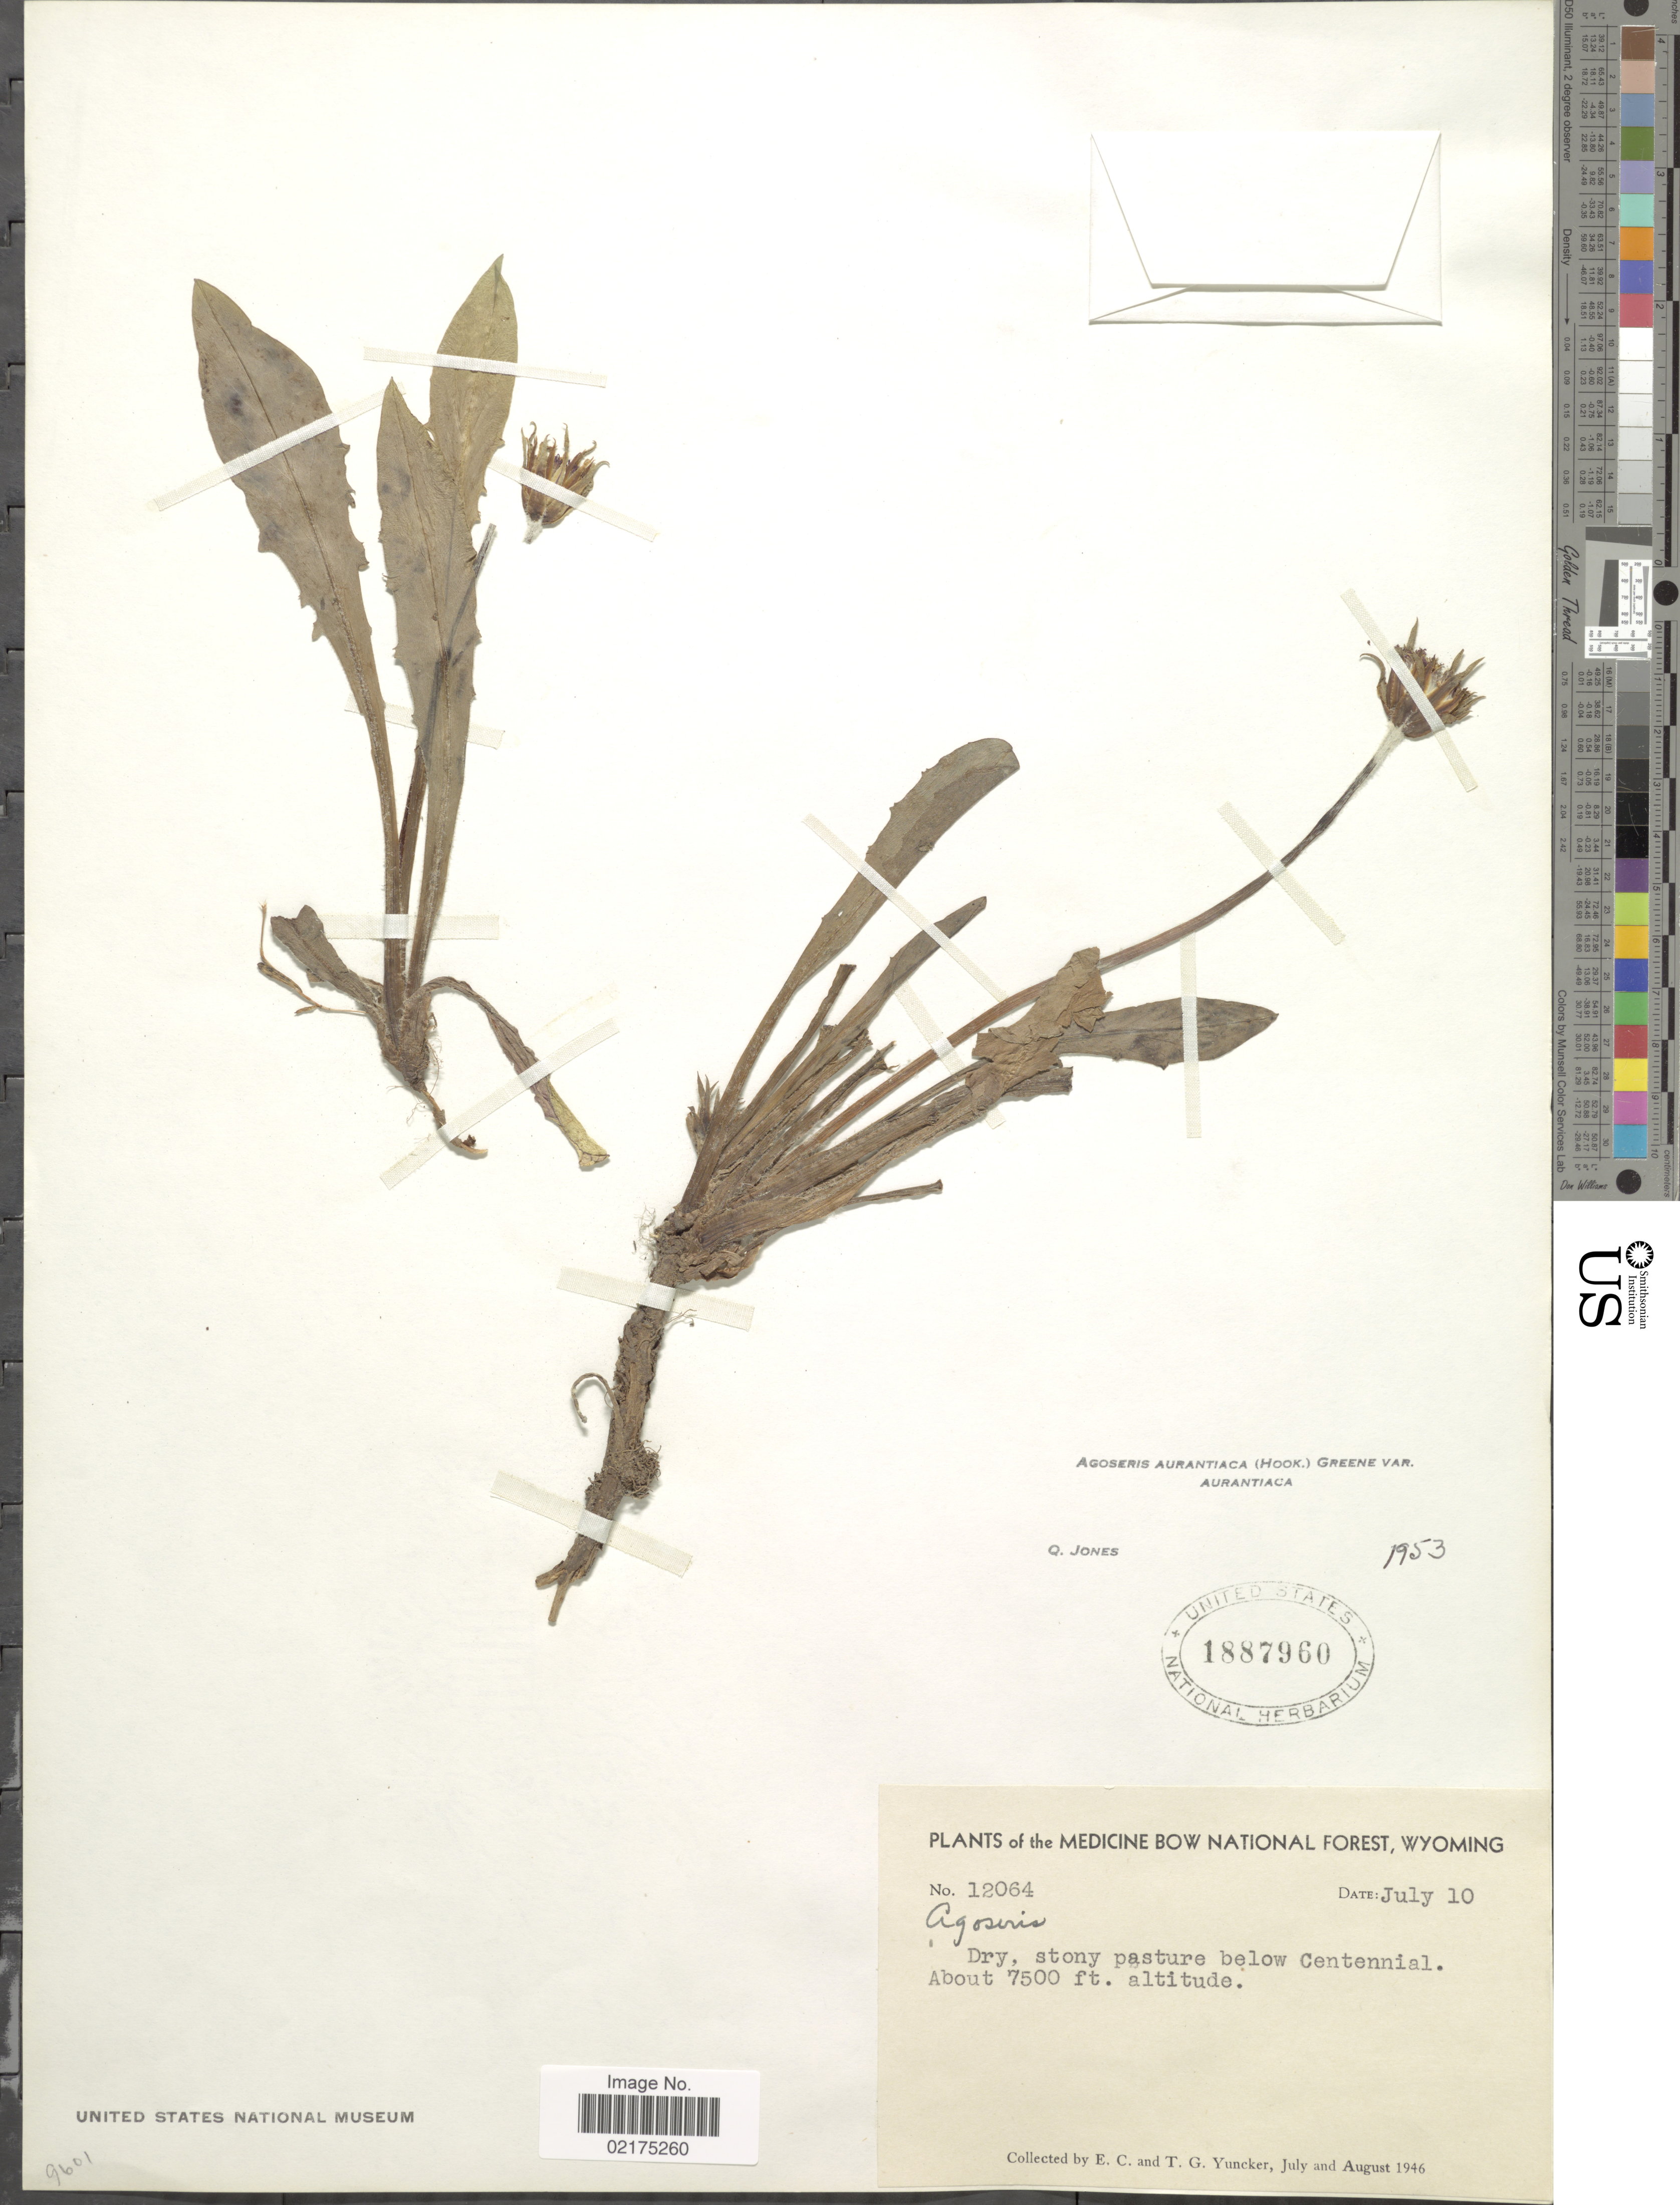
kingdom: Plantae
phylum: Tracheophyta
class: Magnoliopsida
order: Asterales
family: Asteraceae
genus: Agoseris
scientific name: Agoseris aurantiaca var. aurantiaca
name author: (Hook.) Greene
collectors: E. C. Yuncker & T. G. Yuncker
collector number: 12064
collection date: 1946-07-10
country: United States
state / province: Wyoming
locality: Medicine Bow National Forest, Dry stony pasture below Centennial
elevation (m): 2286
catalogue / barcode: US 1887960